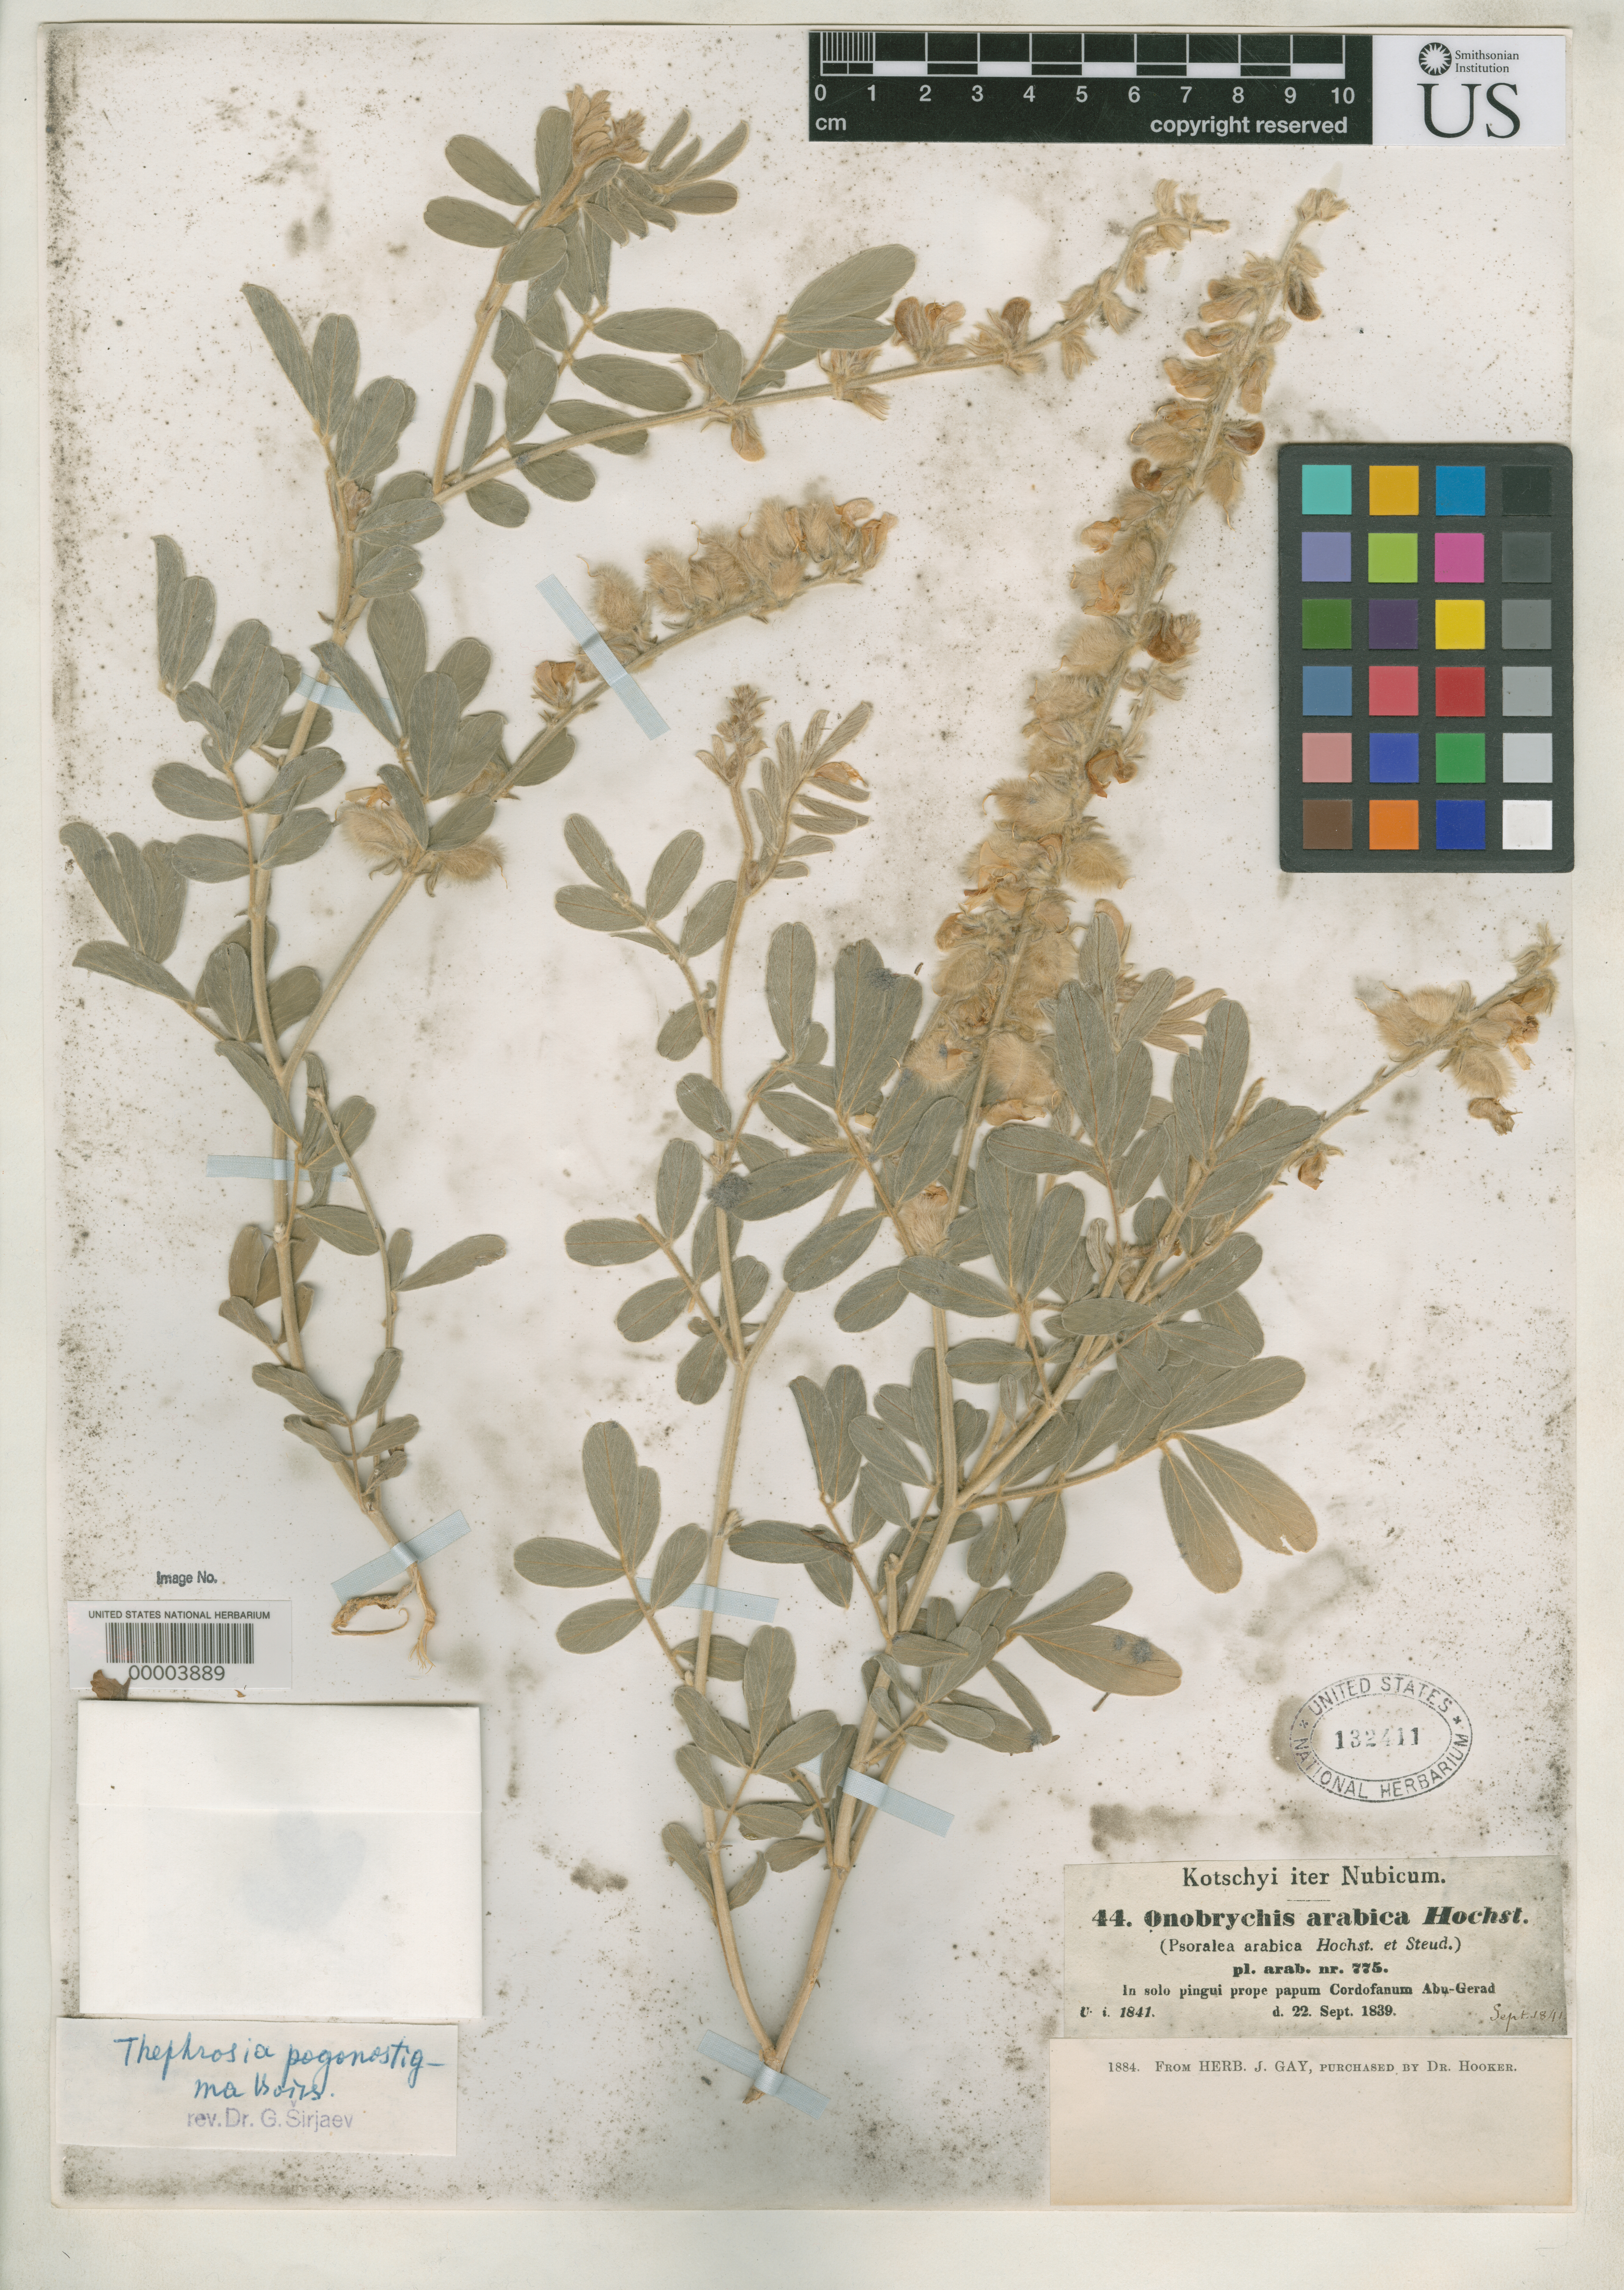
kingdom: Plantae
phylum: Tracheophyta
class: Magnoliopsida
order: Fabales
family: Fabaceae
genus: Pogonostigma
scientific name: Pogonostigma nubicum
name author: Boiss.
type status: Isotype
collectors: K. G. Kotschy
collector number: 44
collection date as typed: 22 Sep 1839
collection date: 1839-09-22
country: Sudan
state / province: Ġharb Kurdufān / Janūb Kurdufān / Shamāl Kurdufān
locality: Abu-gerad.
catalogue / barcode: US 132411